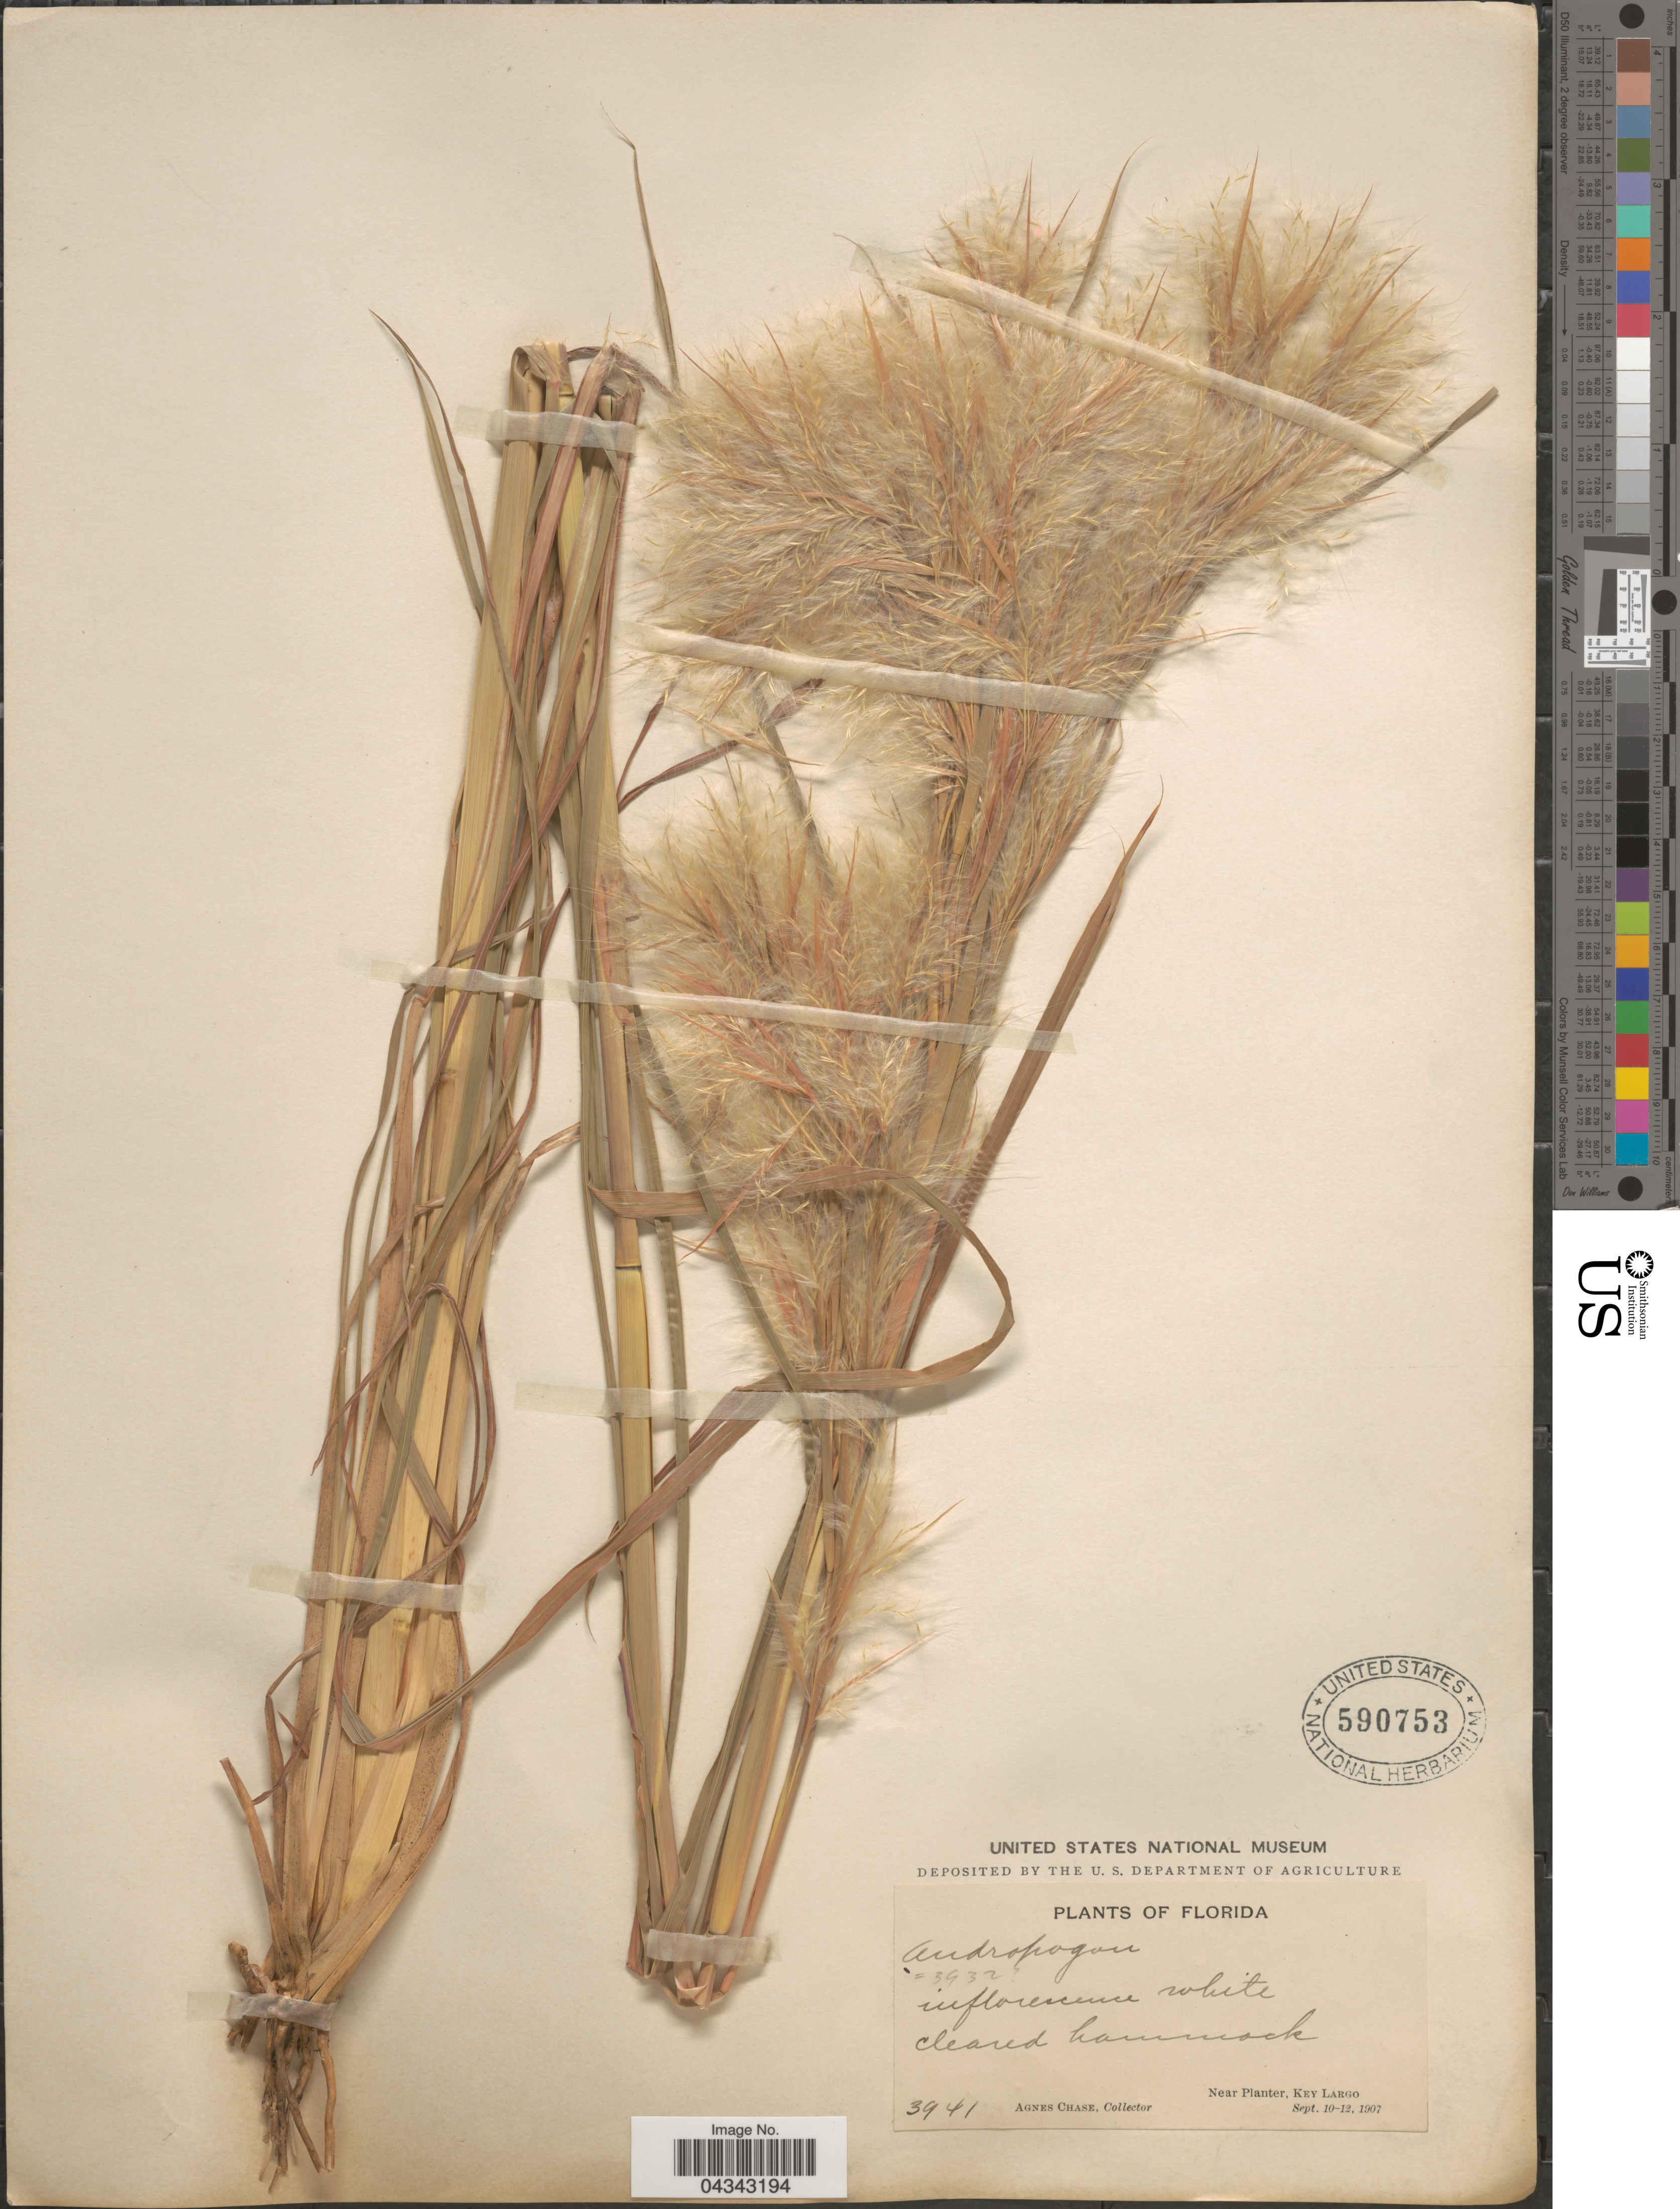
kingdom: Plantae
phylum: Tracheophyta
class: Liliopsida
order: Poales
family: Poaceae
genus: Andropogon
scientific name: Andropogon glomeratus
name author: (Walter) Britton, Stearns & Poggenb.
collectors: A. Chase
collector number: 3941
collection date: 1907-09-10/1907-09-12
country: United States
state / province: Florida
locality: Near Planter, Key Largo.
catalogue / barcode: US 590753